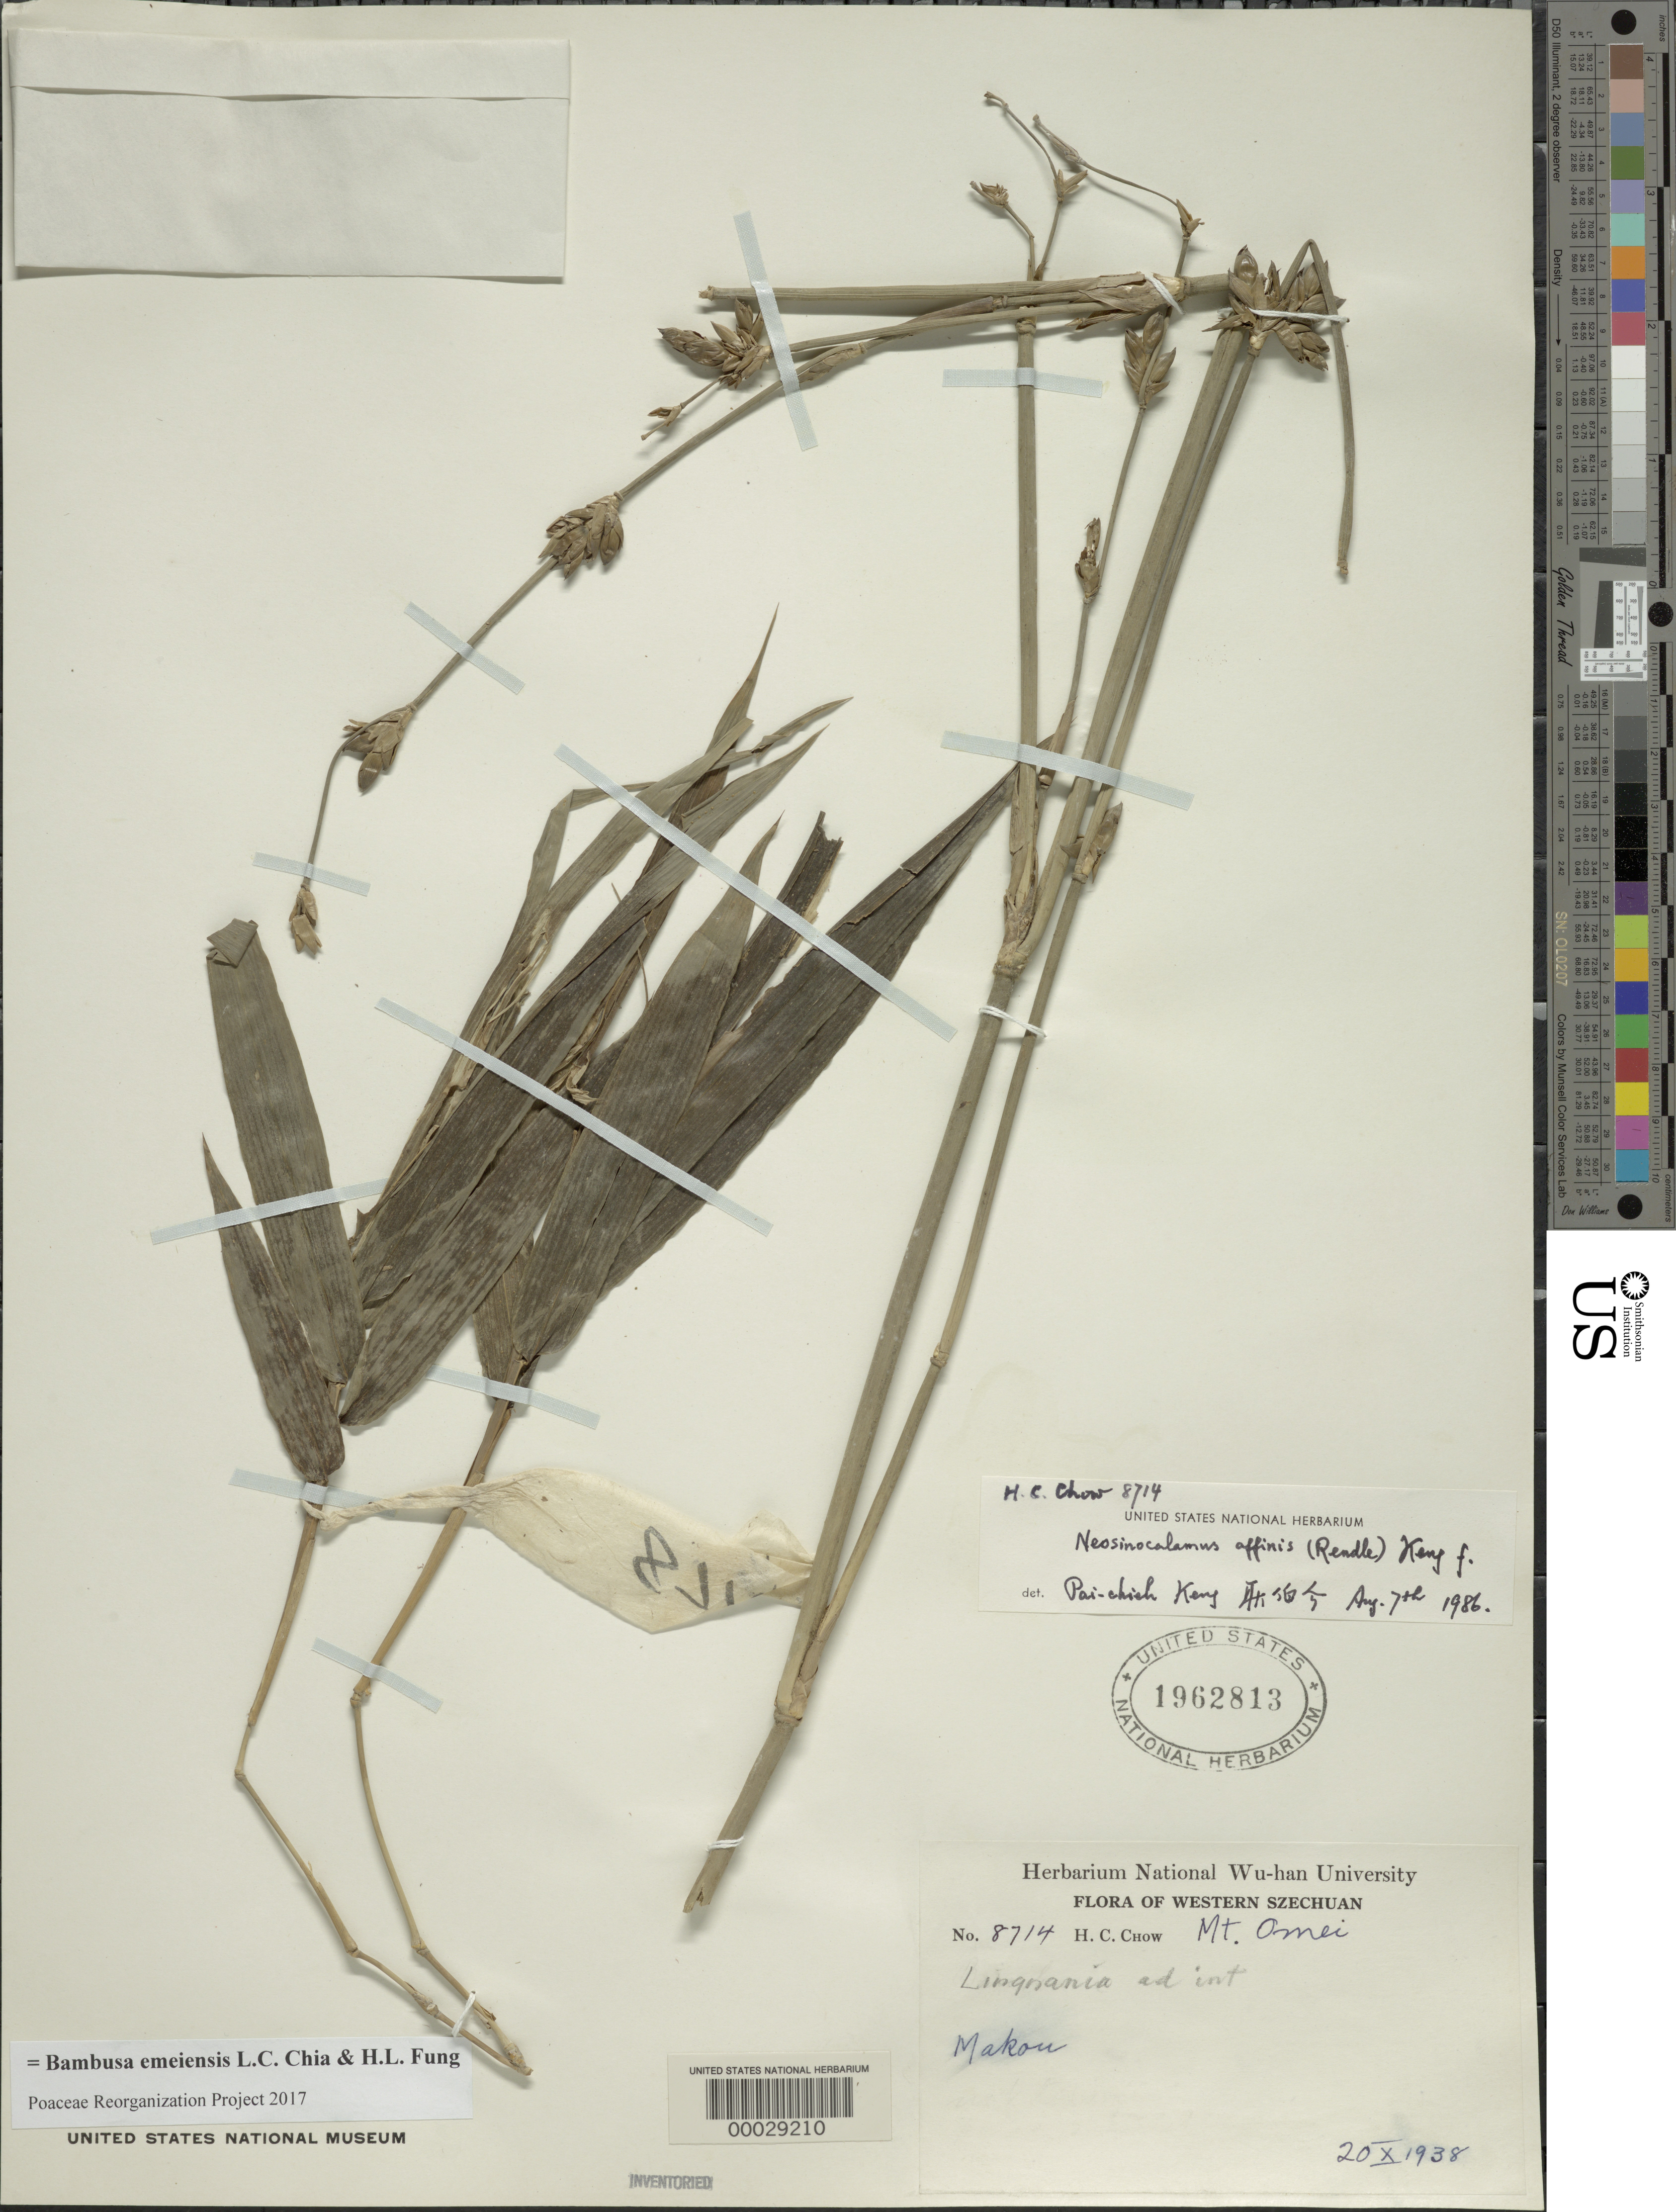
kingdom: Plantae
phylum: Tracheophyta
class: Liliopsida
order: Poales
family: Poaceae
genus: Bambusa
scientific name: Bambusa emeiensis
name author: Chia & H.L. Fung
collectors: H. Chow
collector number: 8714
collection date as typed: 20 Oct 1938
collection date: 1938-10-20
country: China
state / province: Sichuan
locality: Makou, mt. omei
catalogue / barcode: US 1962813